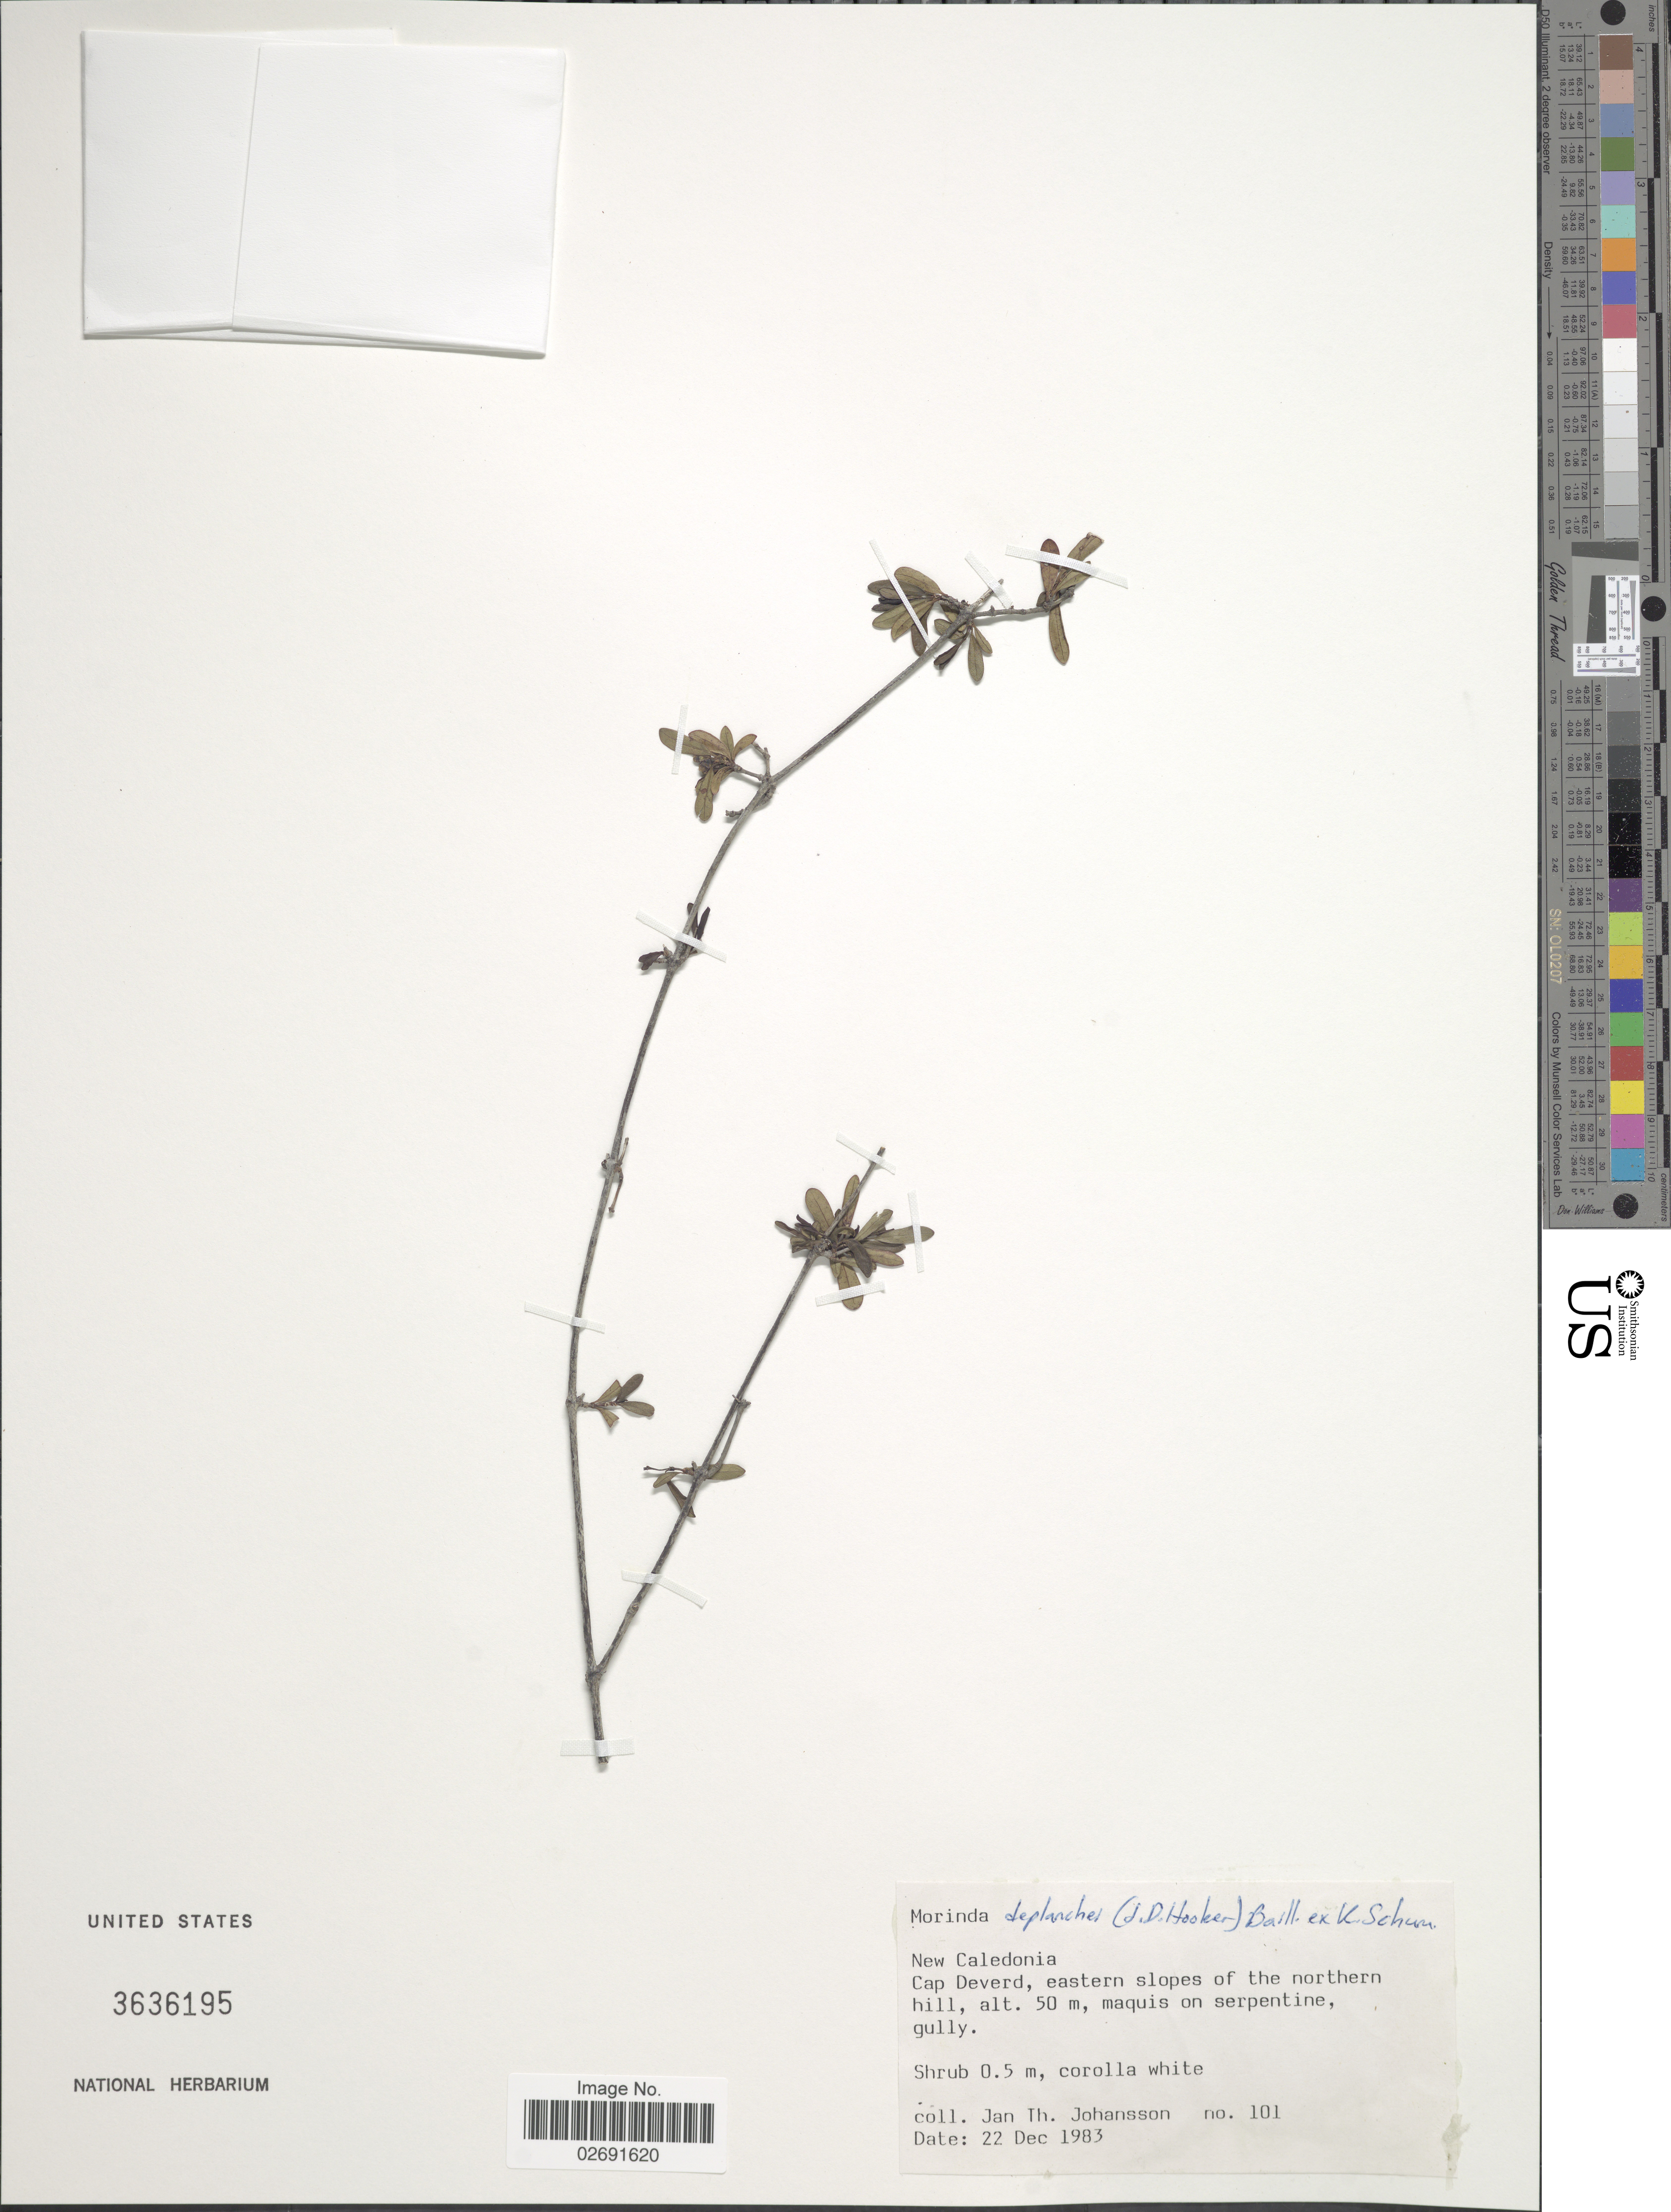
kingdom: Plantae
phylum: Tracheophyta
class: Magnoliopsida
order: Gentianales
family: Rubiaceae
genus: Gynochthodes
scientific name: Gynochthodes deplanchei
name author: (Hook. f.) Razafim. & B. Bremer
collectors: J.T. Johansson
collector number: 101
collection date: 1983-12-22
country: New Caledonia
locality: Cap Deverd, eastern slopes of the northern hill.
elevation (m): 50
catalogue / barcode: US 3636195